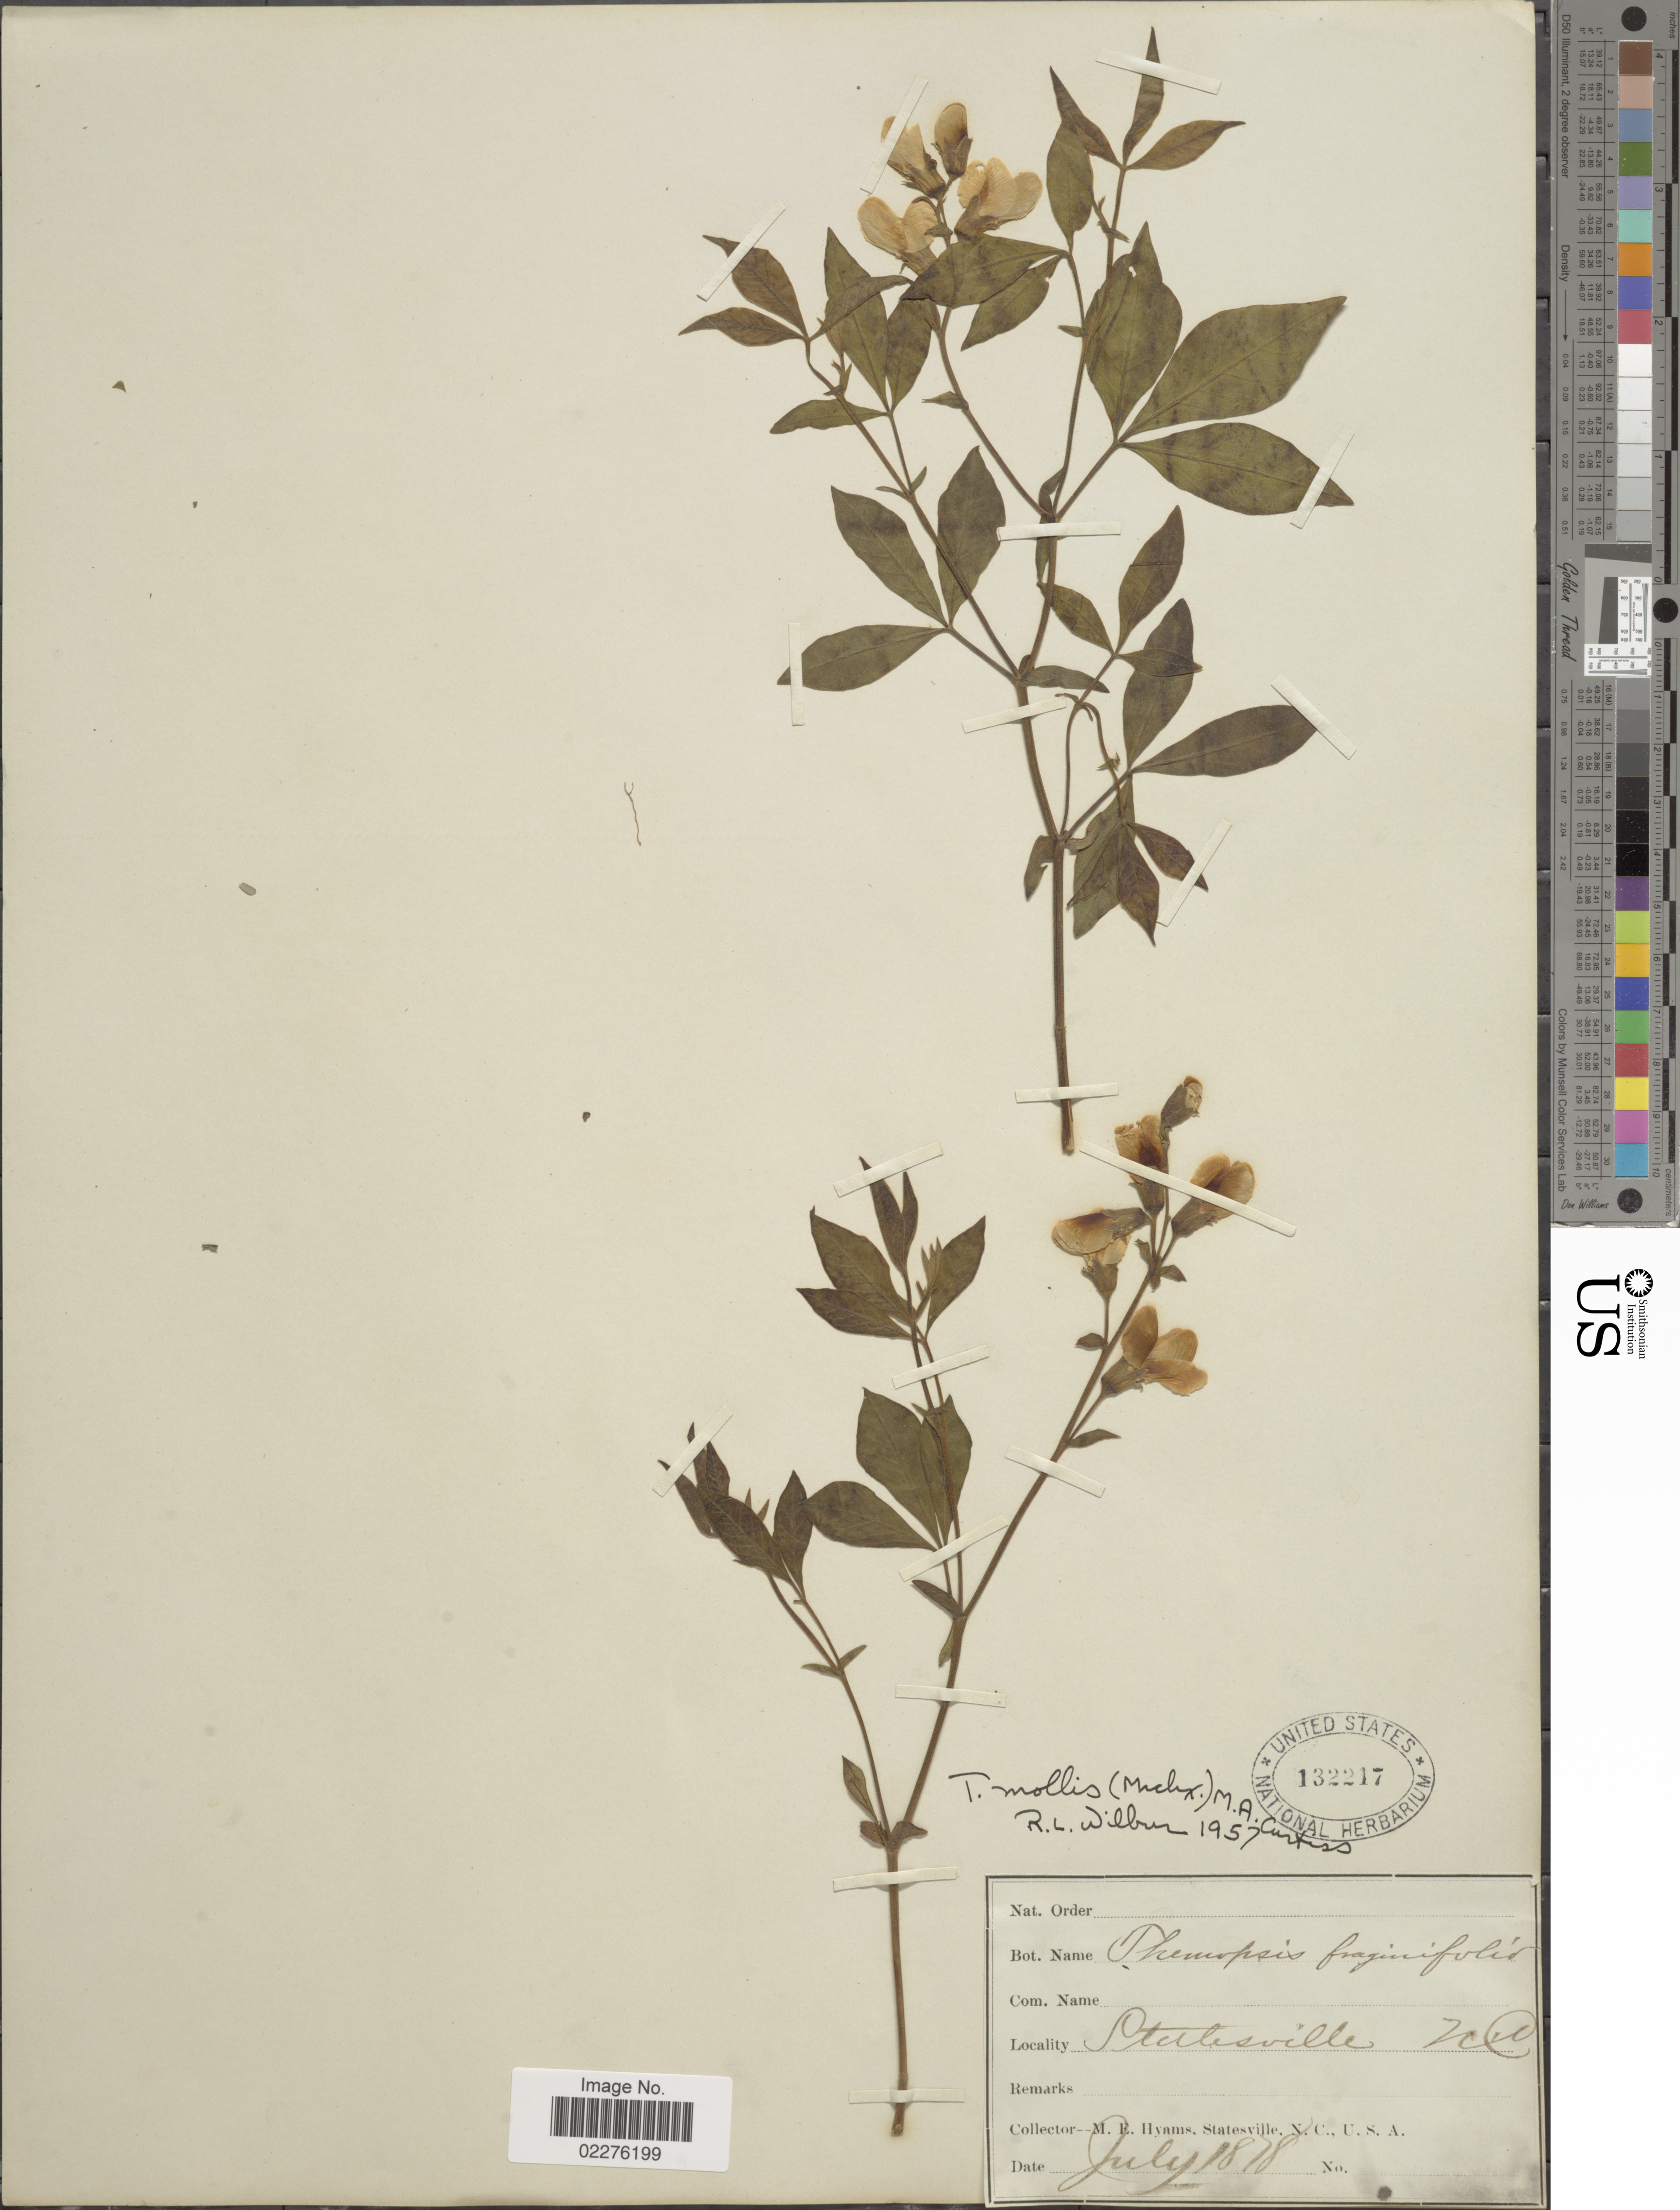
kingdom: Plantae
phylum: Tracheophyta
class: Magnoliopsida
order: Fabales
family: Fabaceae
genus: Thermopsis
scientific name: Thermopsis mollis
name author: (Michx.) M.A. Curtis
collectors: M. E. Hyams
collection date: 1878-07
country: United States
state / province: North Carolina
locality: Statesville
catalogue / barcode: US 132217